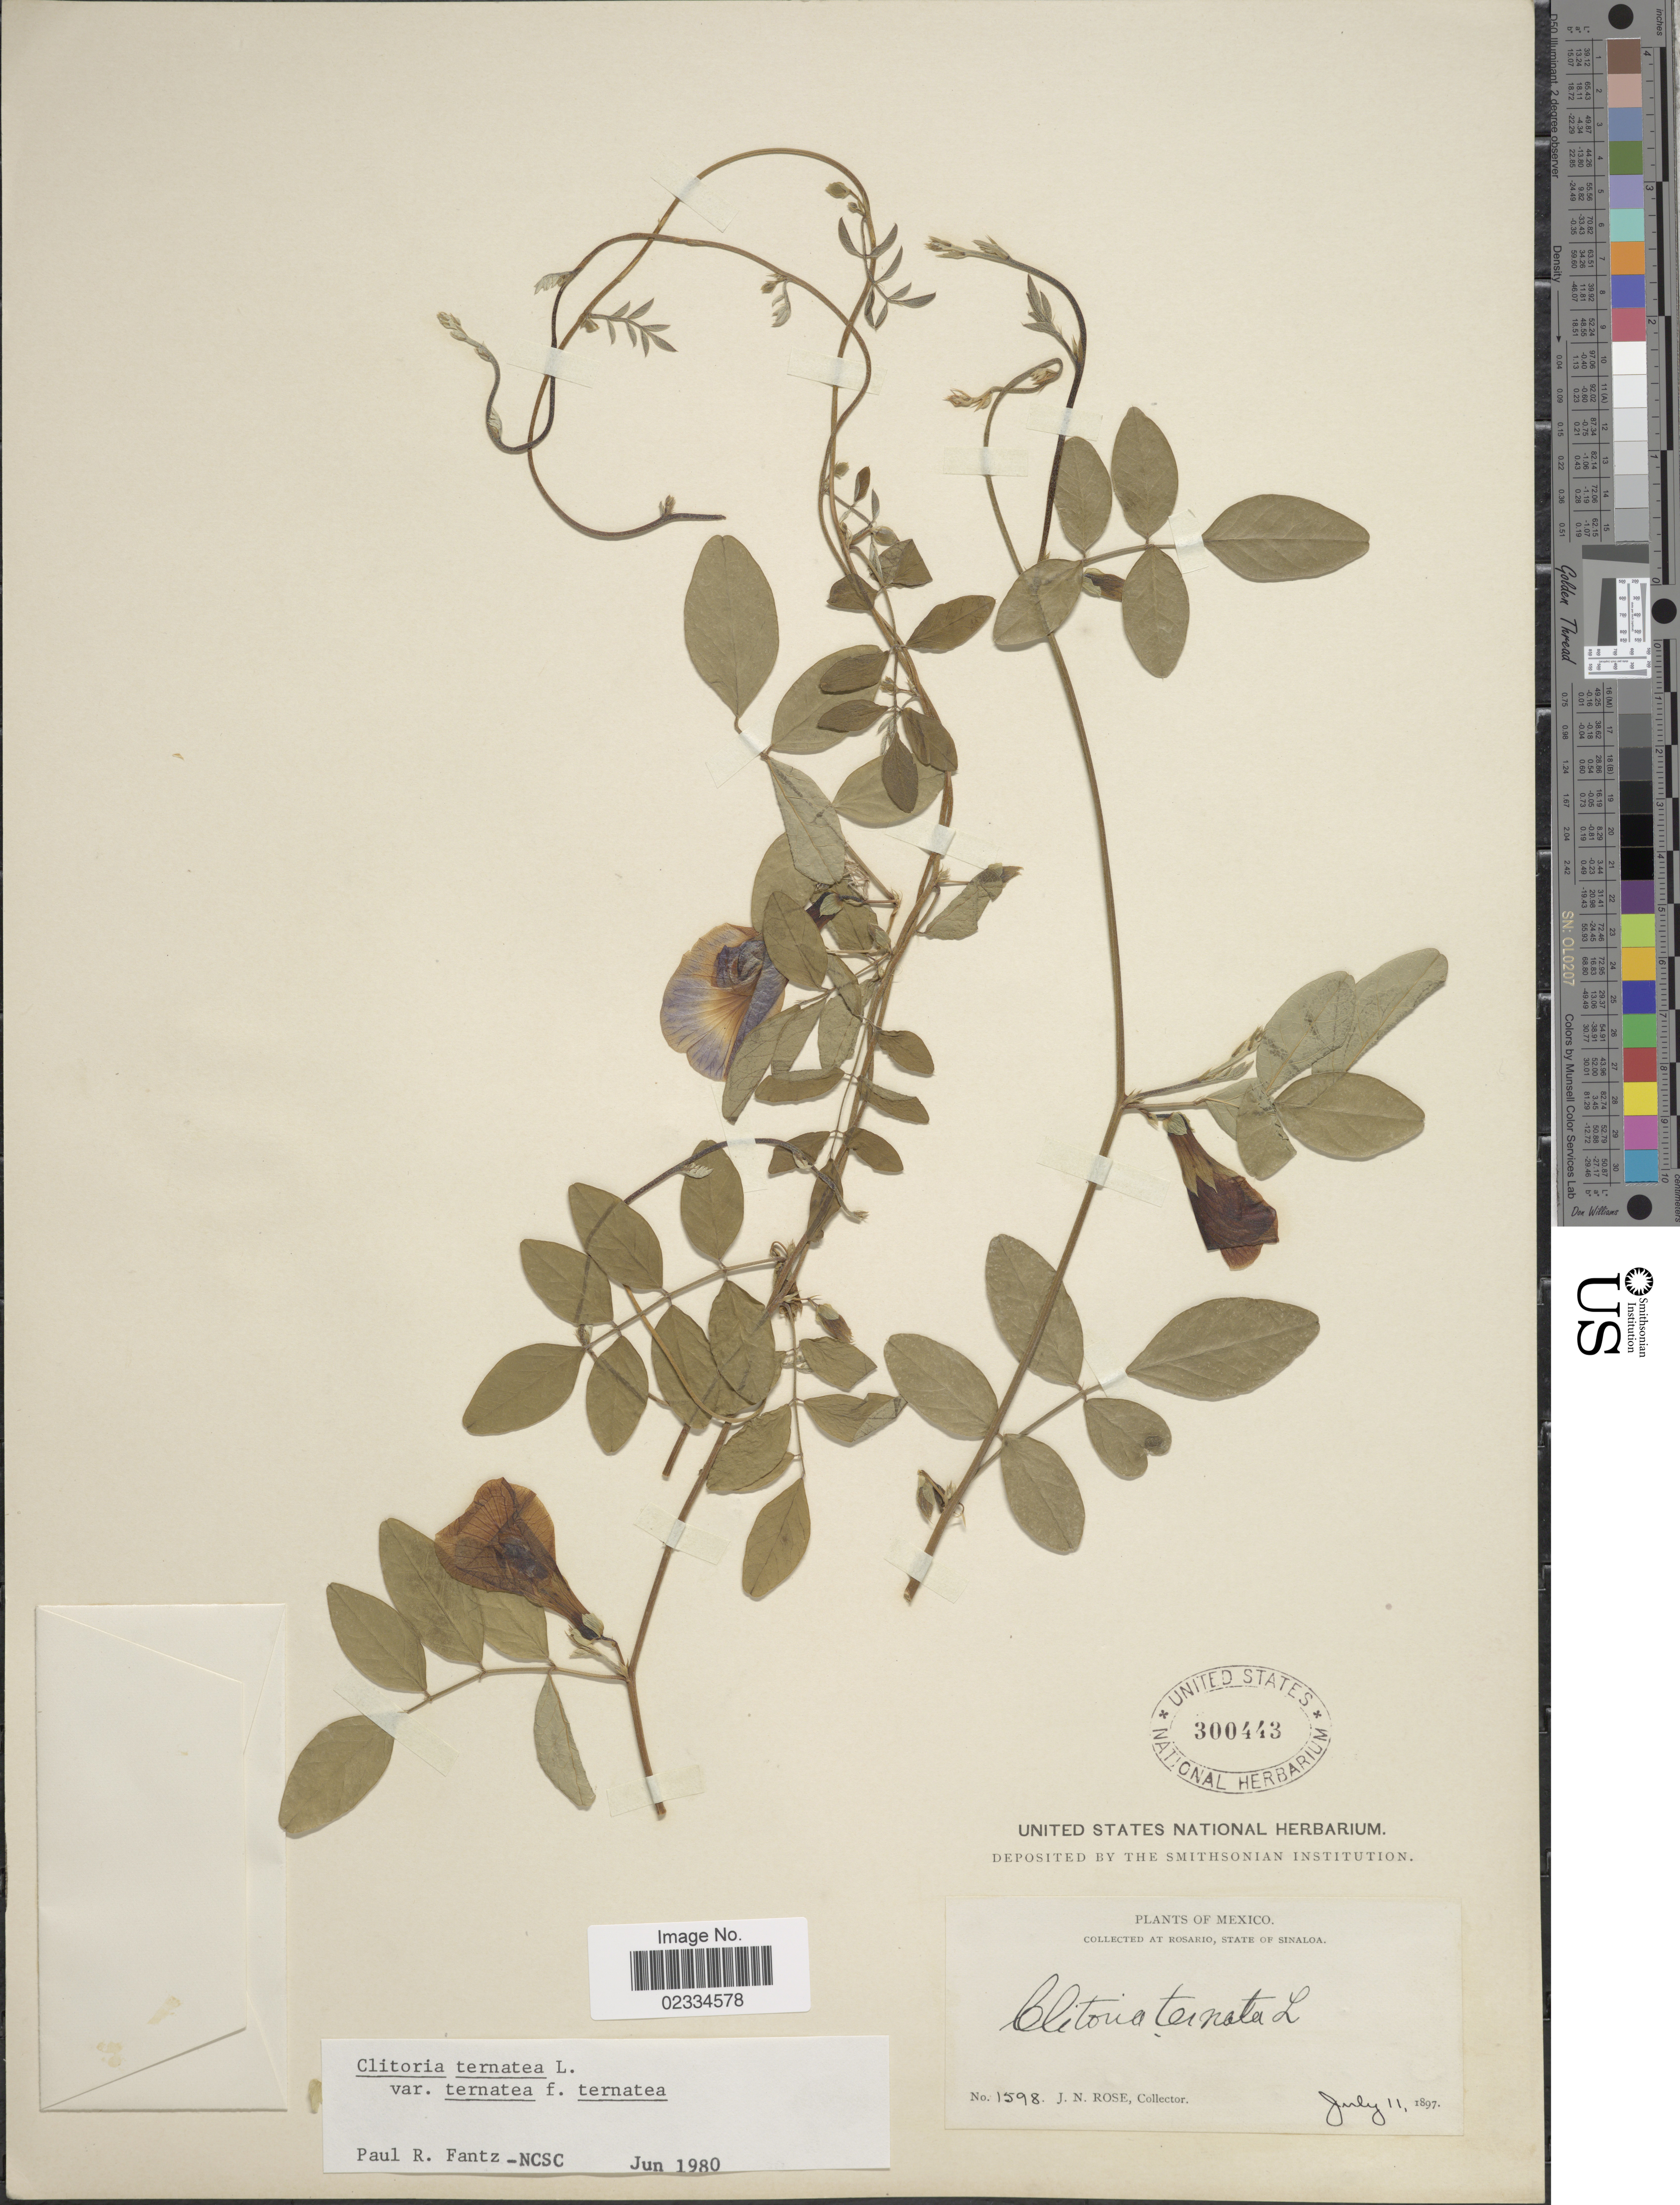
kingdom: Plantae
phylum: Tracheophyta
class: Magnoliopsida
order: Fabales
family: Fabaceae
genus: Clitoria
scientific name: Clitoria ternatea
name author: L.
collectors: J. N. Rose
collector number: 1598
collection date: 1897-07-11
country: Mexico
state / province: Sinaloa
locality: At Rosario, State of Sinaloa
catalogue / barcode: US 300443